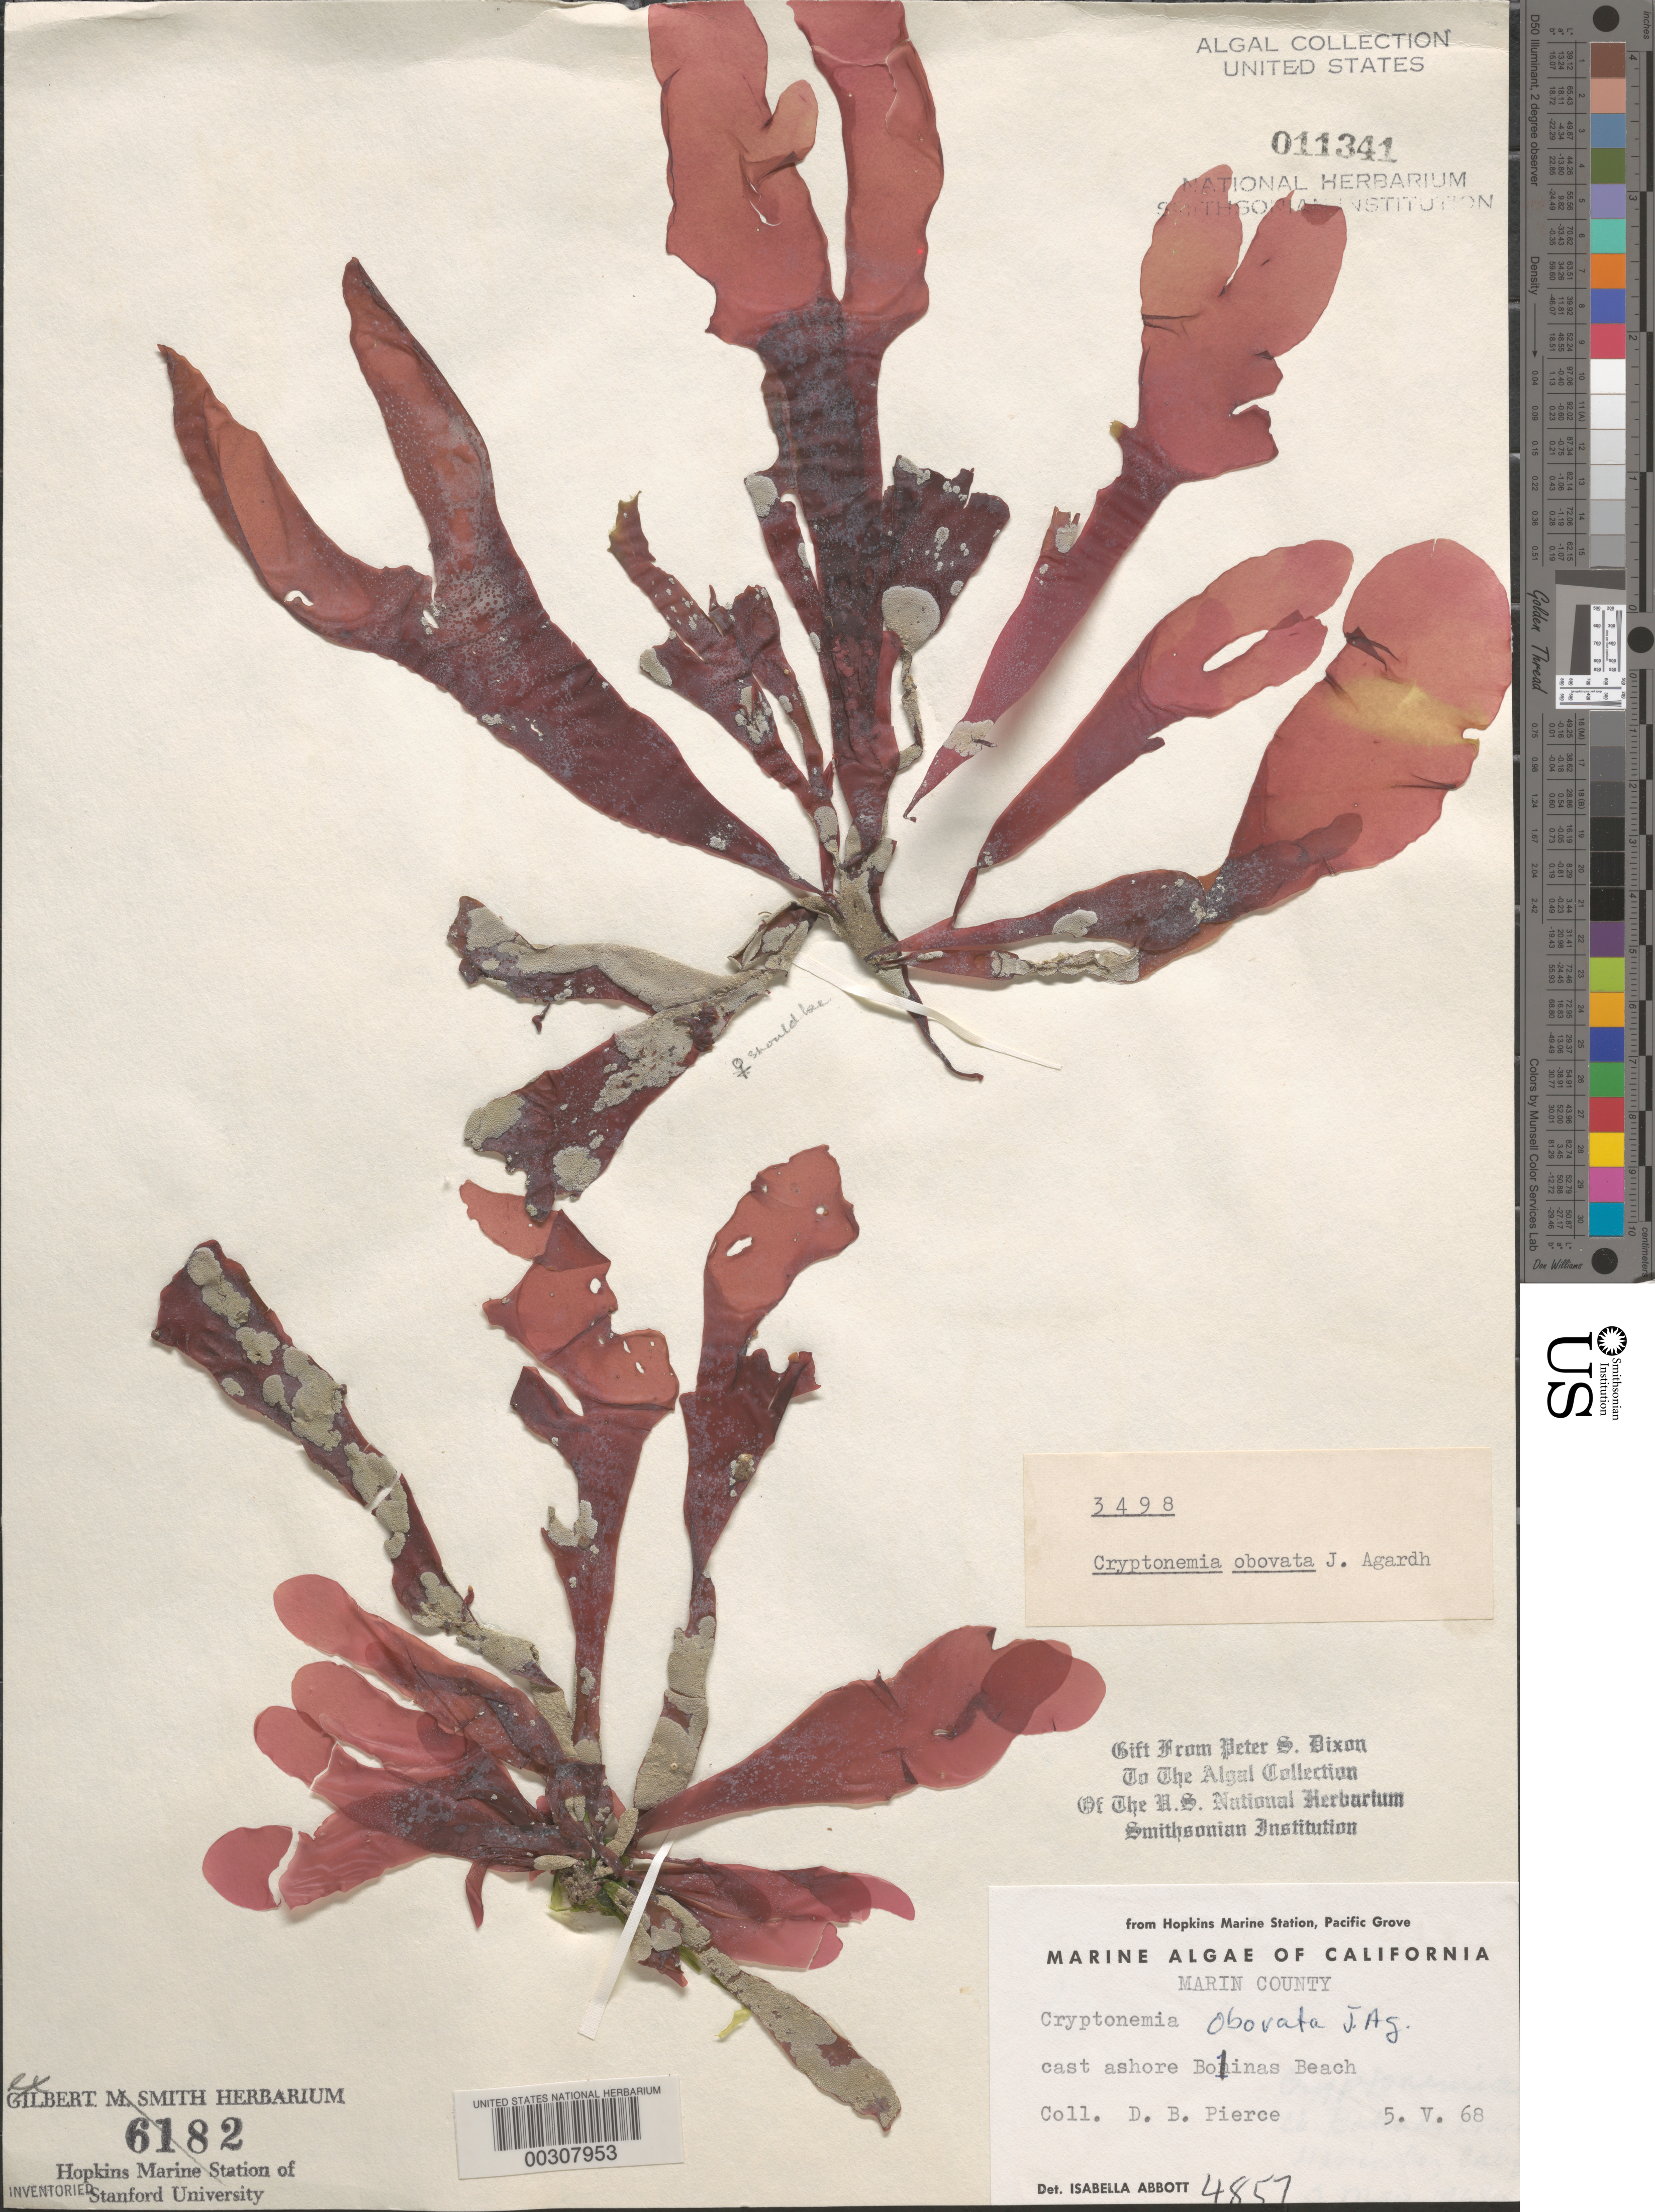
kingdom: Plantae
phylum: Rhodophyta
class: Florideophyceae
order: Halymeniales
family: Halymeniaceae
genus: Cryptonemia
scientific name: Cryptonemia obovata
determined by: Abbott, Isabella A.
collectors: D. Pierce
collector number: IAA 4857 & PSD 3498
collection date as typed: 05 May 1968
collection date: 1968-05-05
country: United States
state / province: California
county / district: Marin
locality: Bolinas Beach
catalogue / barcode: US 11341